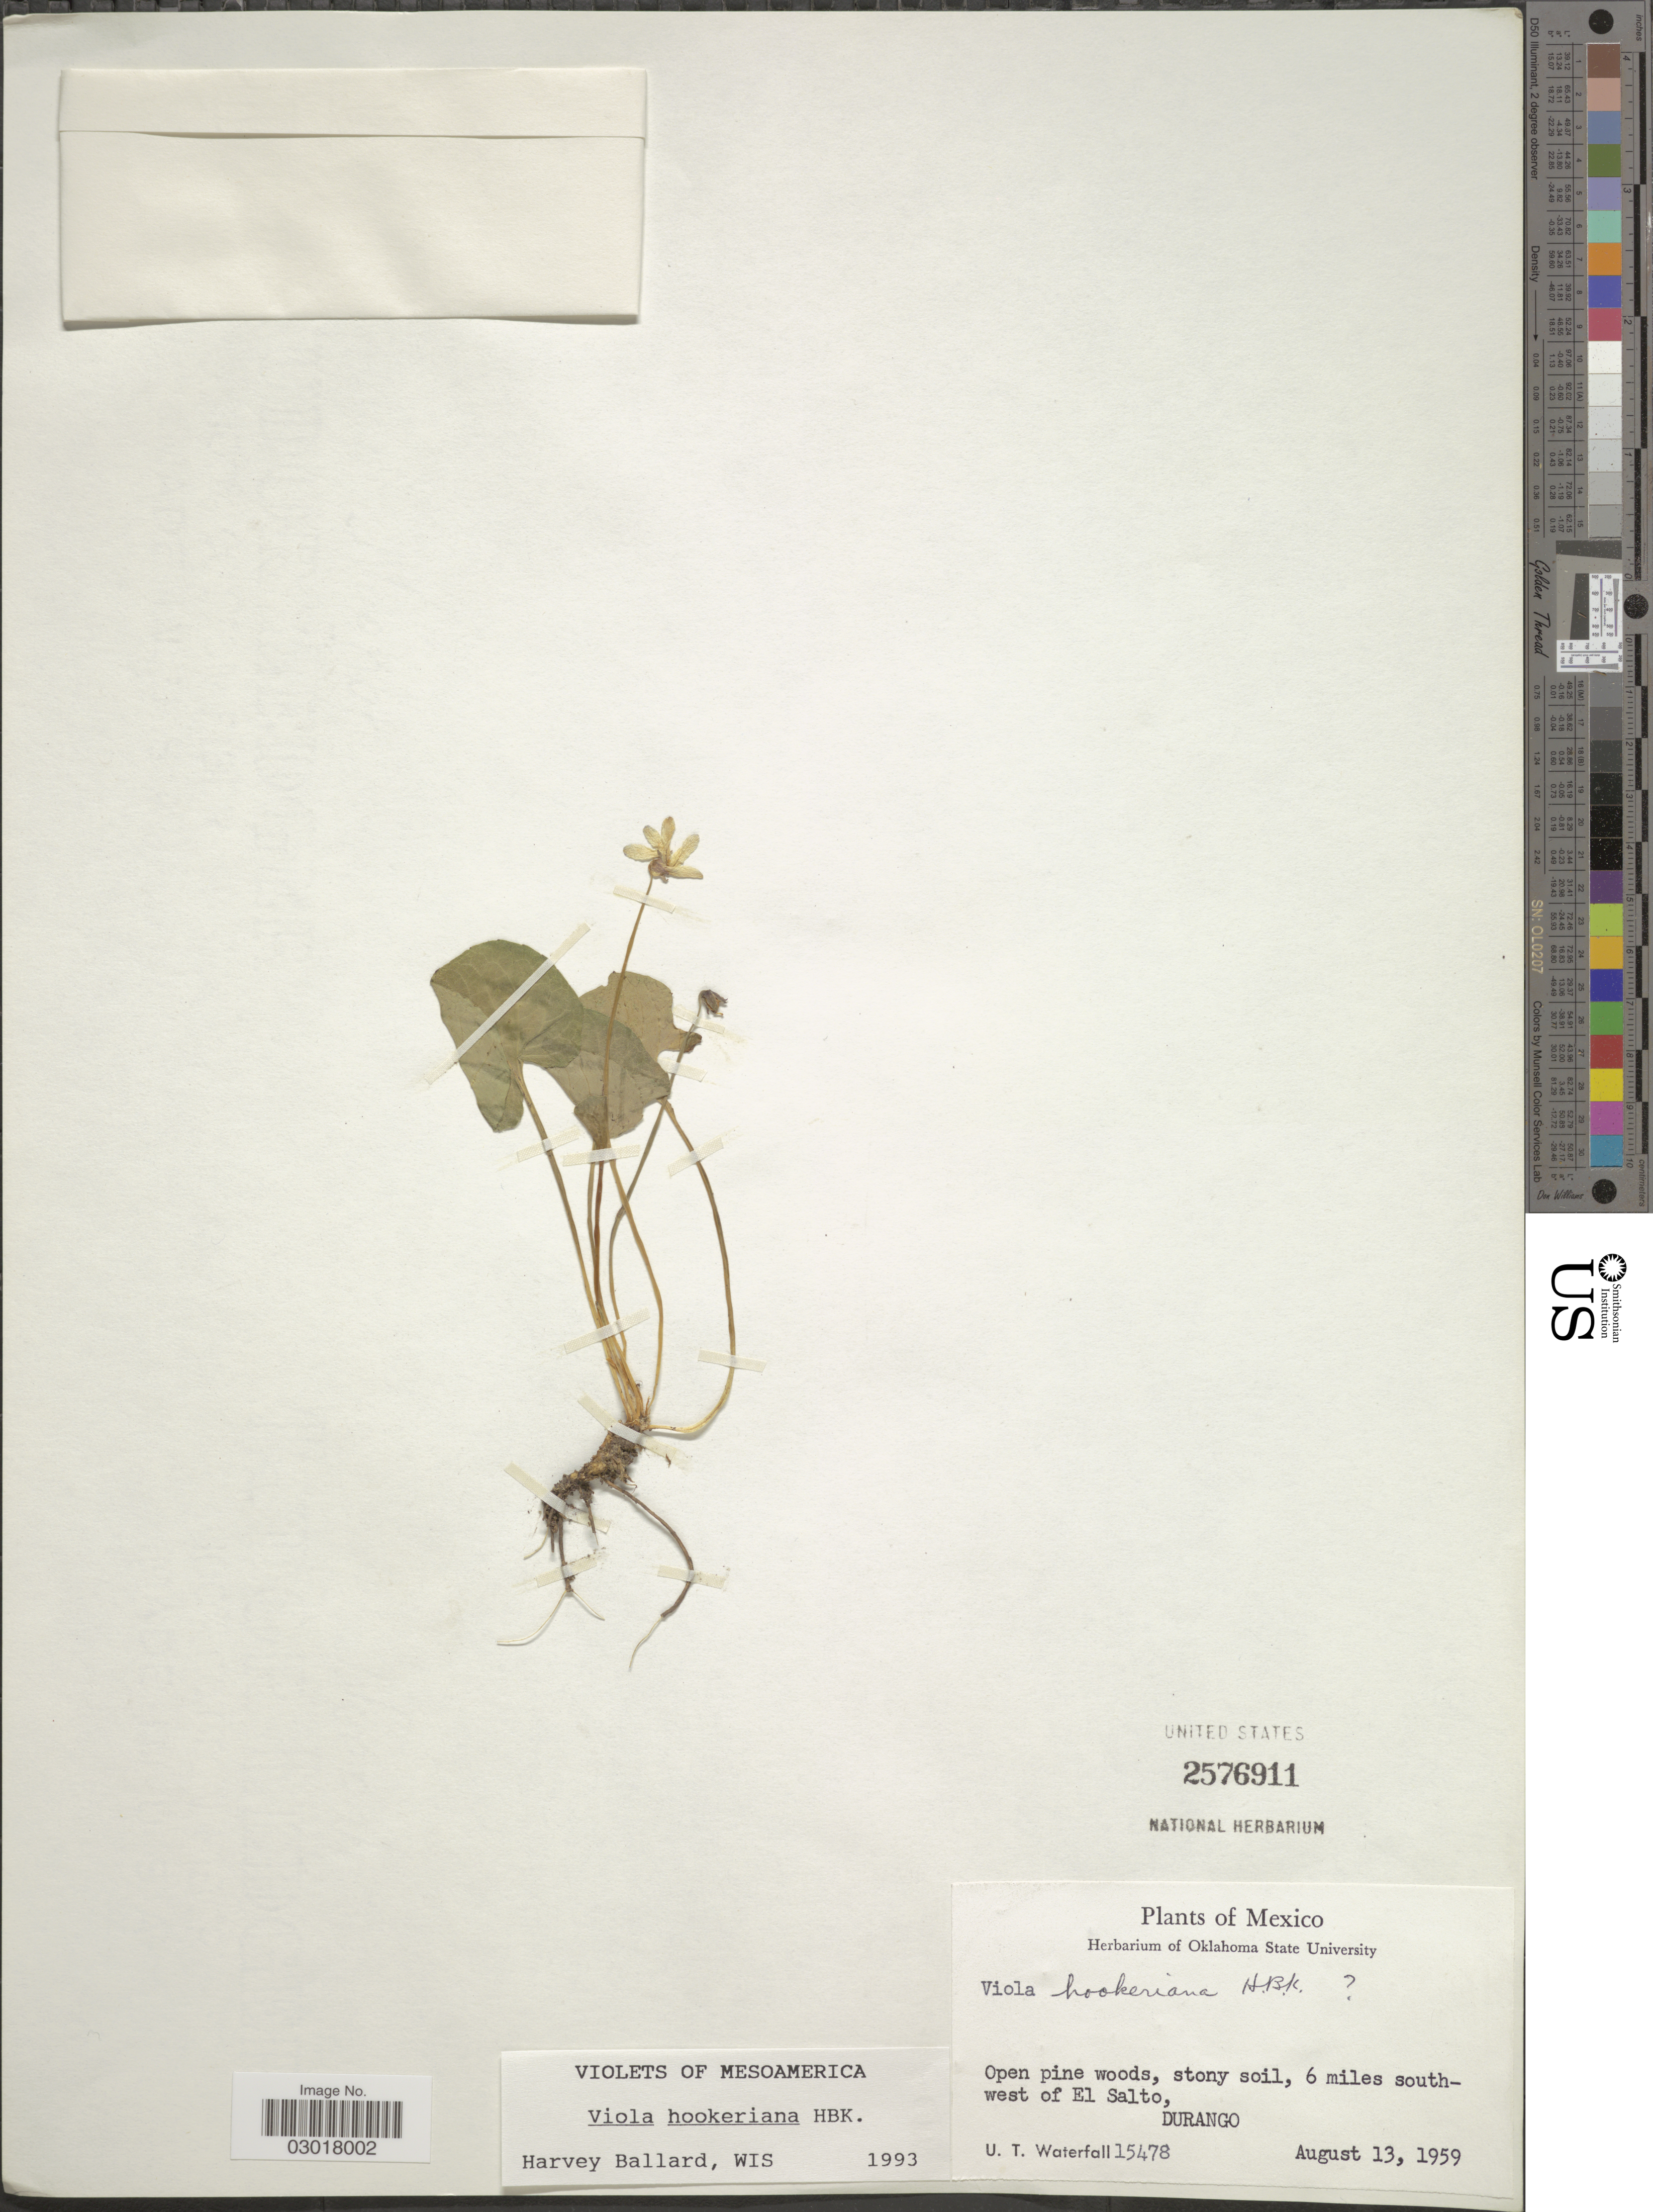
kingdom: Plantae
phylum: Tracheophyta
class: Magnoliopsida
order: Malpighiales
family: Violaceae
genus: Viola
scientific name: Viola hookeriana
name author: Kunth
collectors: U. T. Waterfall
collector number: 15478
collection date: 1959-08-13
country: Mexico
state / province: Durango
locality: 6 miles south-west of El Salto.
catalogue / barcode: US 2576911